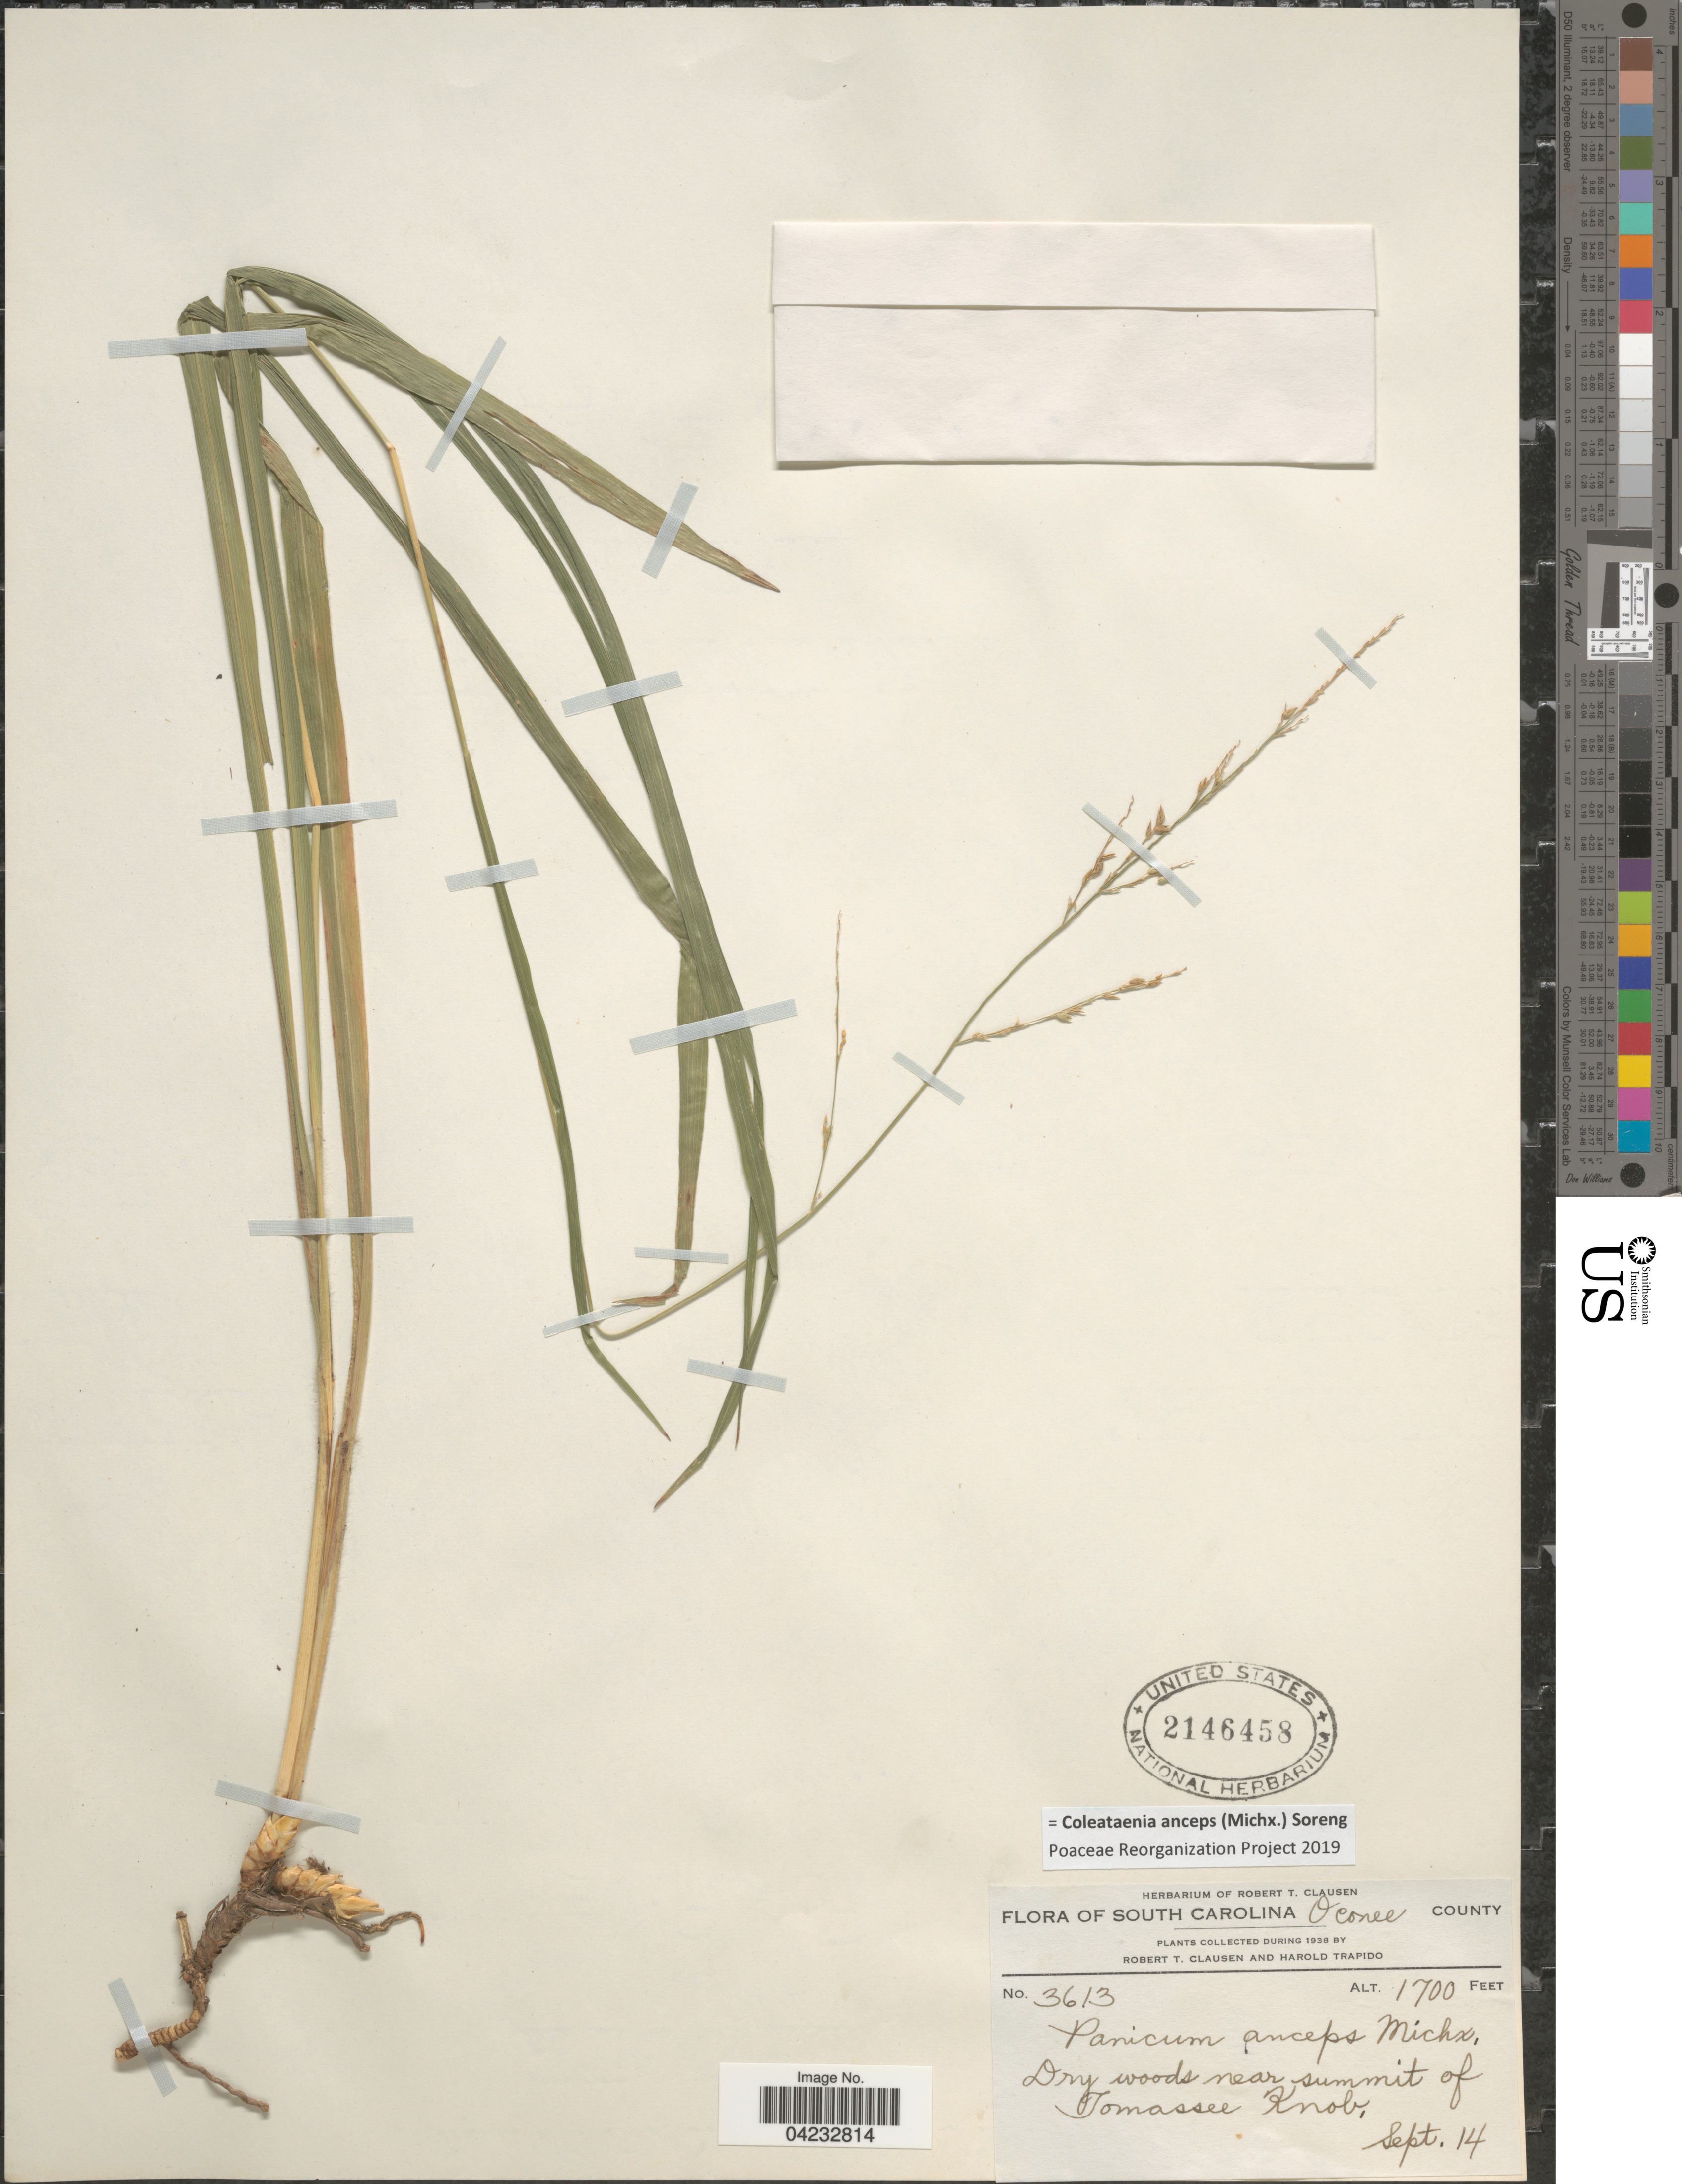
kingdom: Plantae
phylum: Tracheophyta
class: Liliopsida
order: Poales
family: Poaceae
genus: Coleataenia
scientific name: Coleataenia anceps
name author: (Michx.) Soreng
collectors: R. T. Clausen & H. Trapido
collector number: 3613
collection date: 1938-09-14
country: United States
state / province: South Carolina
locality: Oconee County. Dry woods near summit of Tomassee Knob.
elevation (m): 518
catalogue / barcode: US 2146458